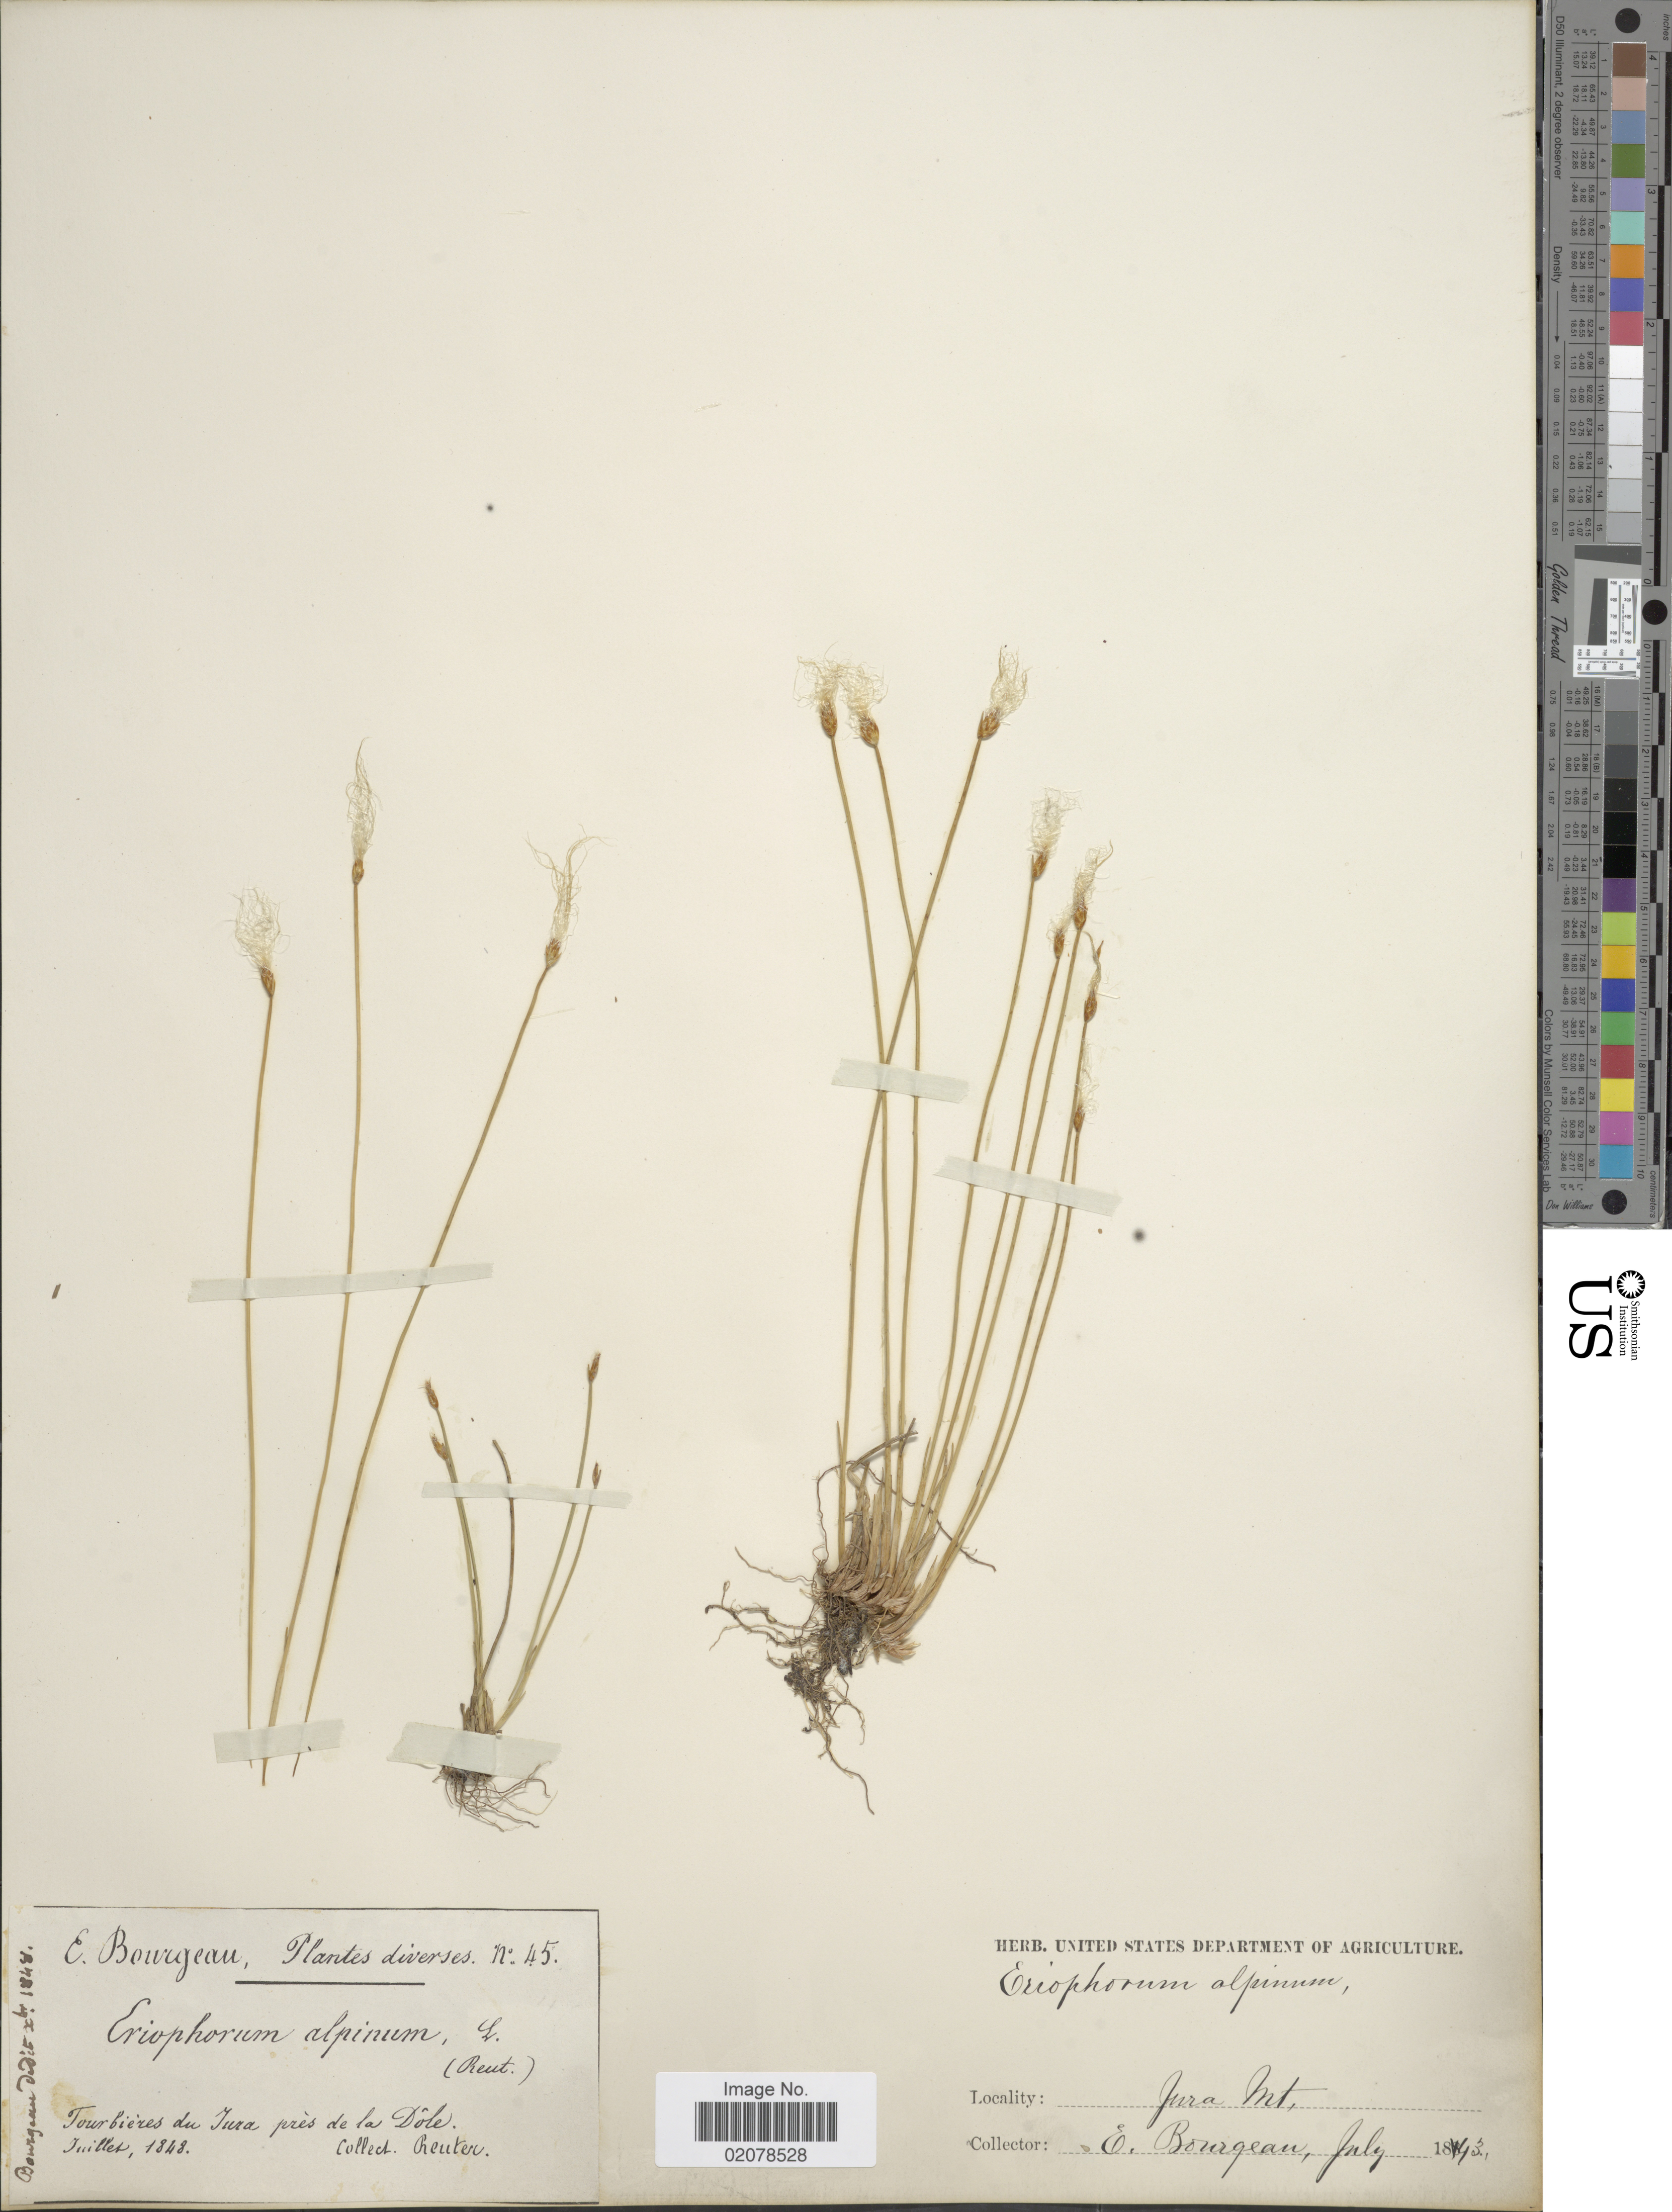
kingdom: Plantae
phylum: Tracheophyta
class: Liliopsida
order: Poales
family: Cyperaceae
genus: Trichophorum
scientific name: Trichophorum alpinum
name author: (L.) Pers.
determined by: Strong, M. T., (US), Smithsonian Institution - National Museum of Natural History (UNITED STATES)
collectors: -. Reuter & -. Bourgeau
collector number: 45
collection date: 1843-07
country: Switzerland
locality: Diverses, Tourbieres de Jura prés de la Dole, Jura Mt.